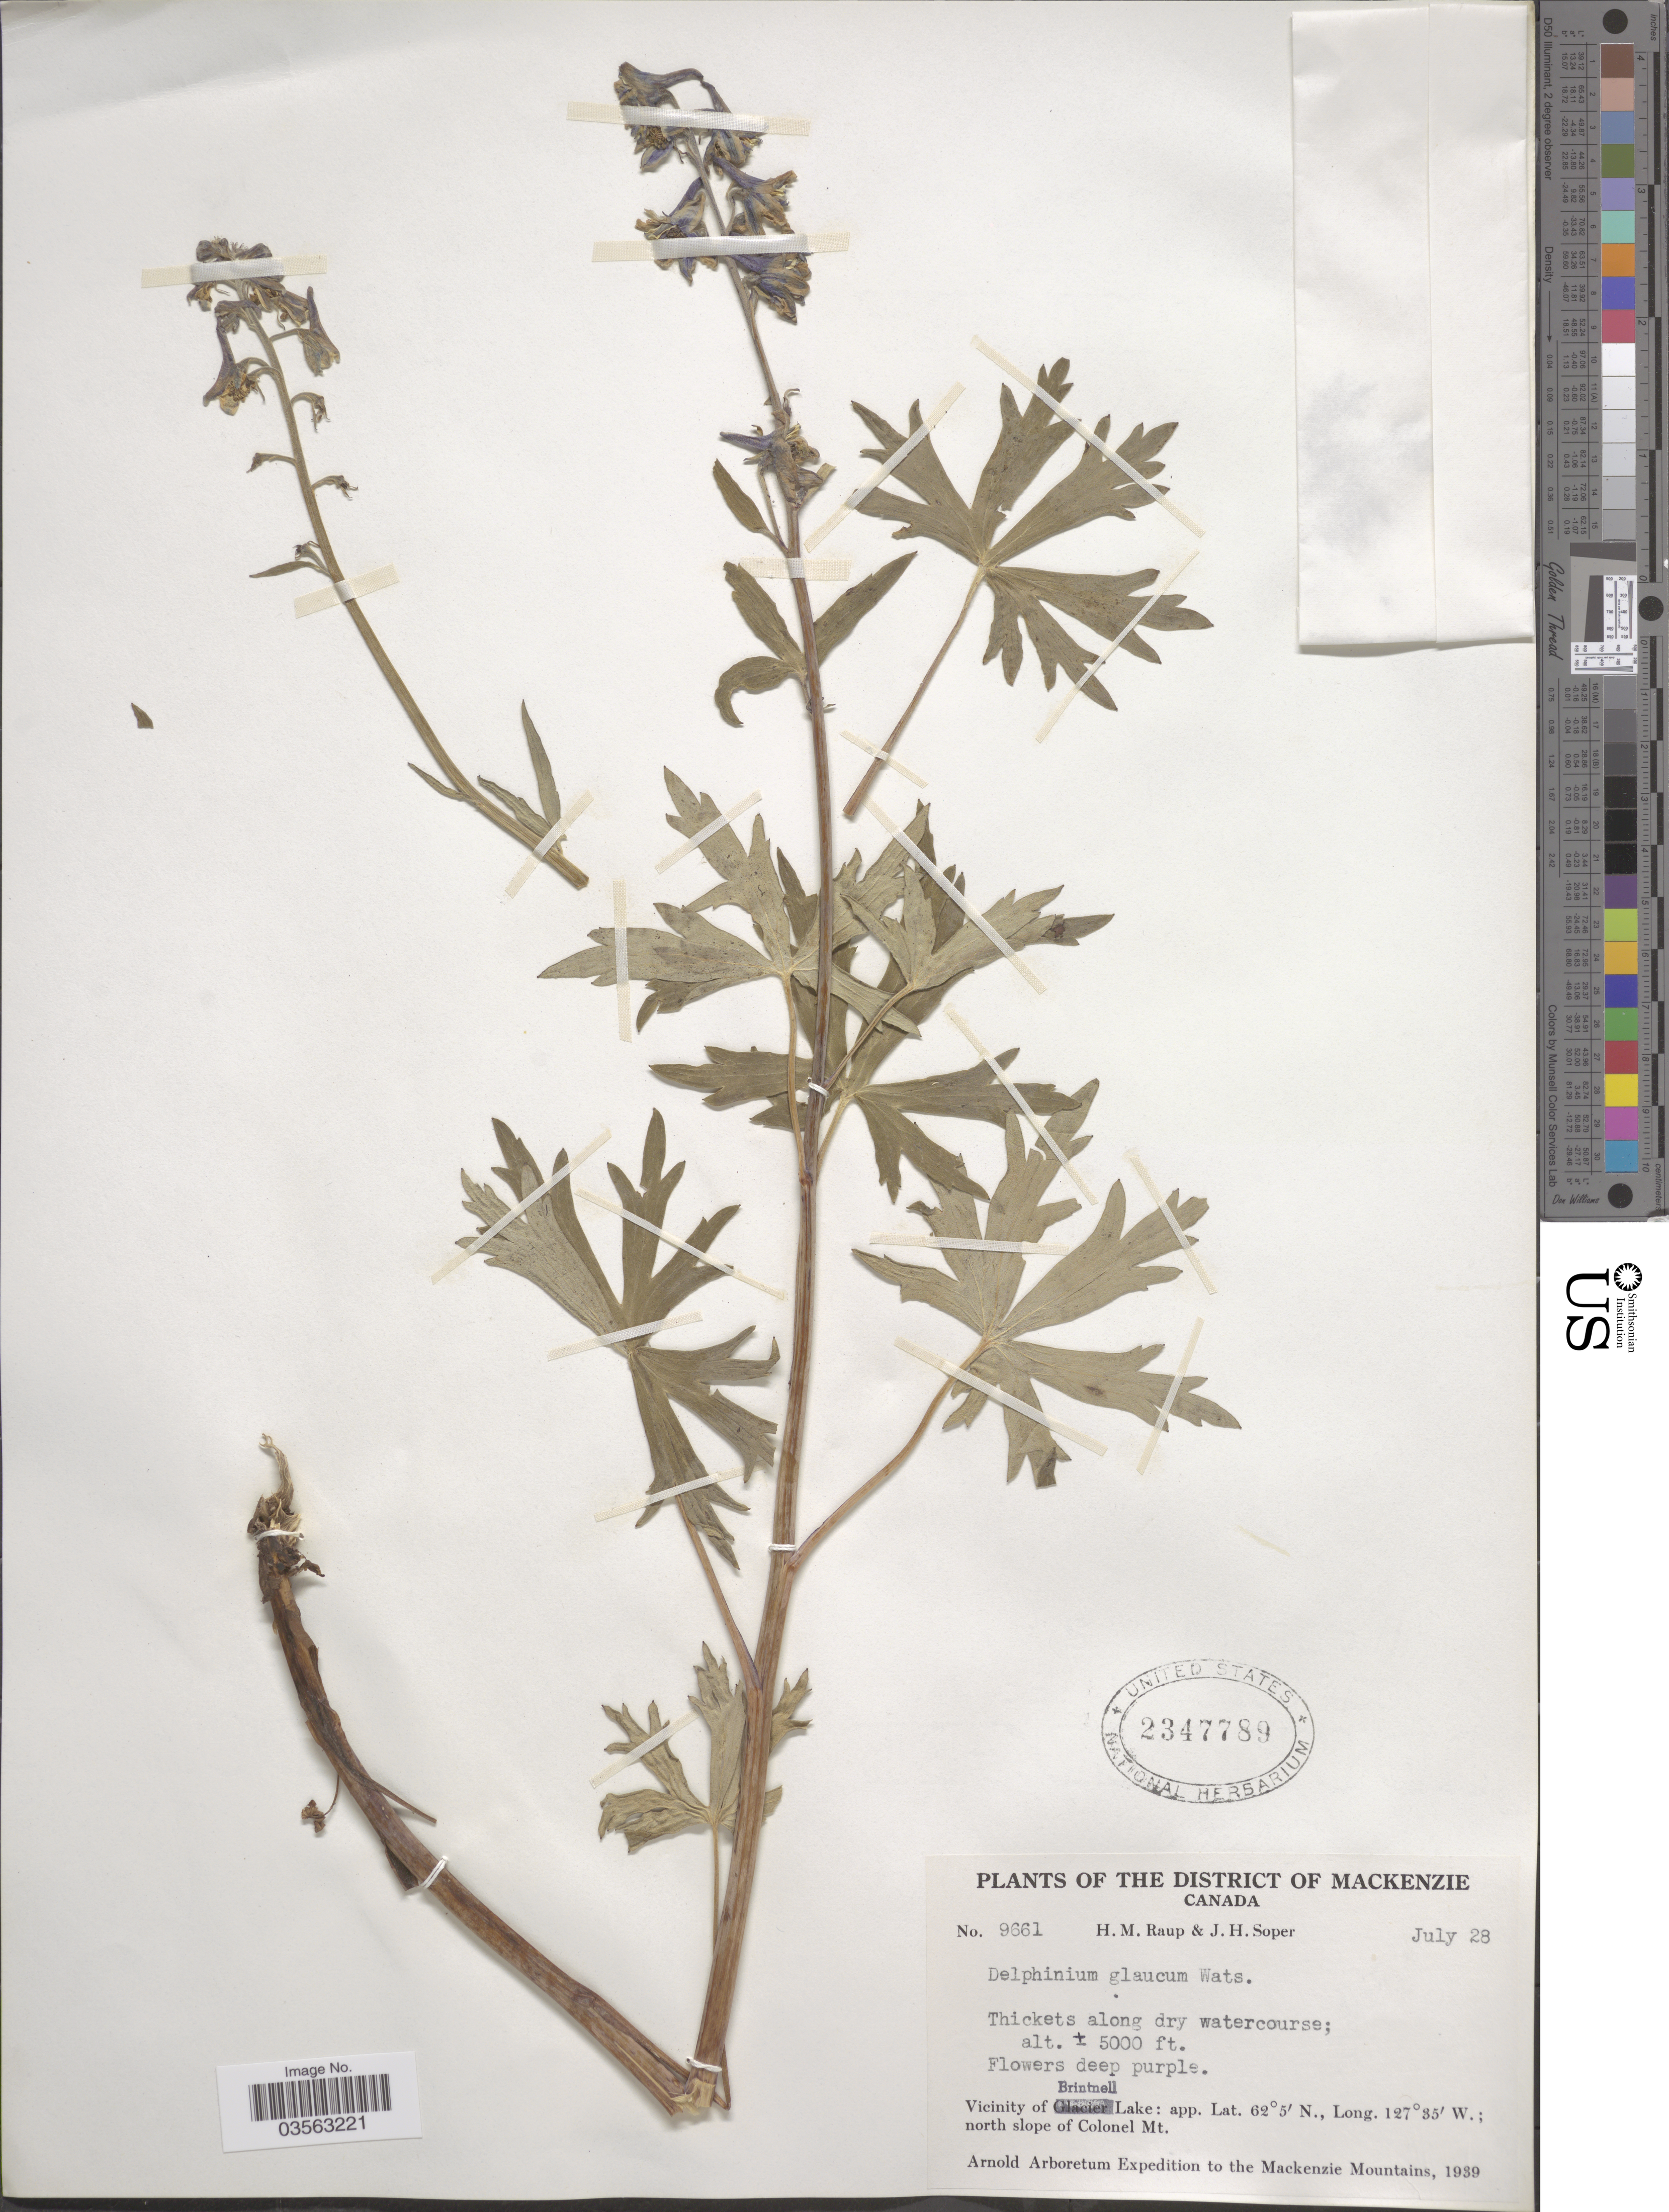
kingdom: Plantae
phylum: Tracheophyta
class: Magnoliopsida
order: Ranunculales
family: Ranunculaceae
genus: Delphinium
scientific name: Delphinium glaucum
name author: S. Watson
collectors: H. Raup & J. H. Soper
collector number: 9661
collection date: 1939-07-28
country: Canada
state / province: British Columbia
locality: The District of Mackenzie. Vicinity of Brintnell Lake. North slope of Colonel Mt. Mackenzie Mountains.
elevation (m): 1524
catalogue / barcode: US 2347789